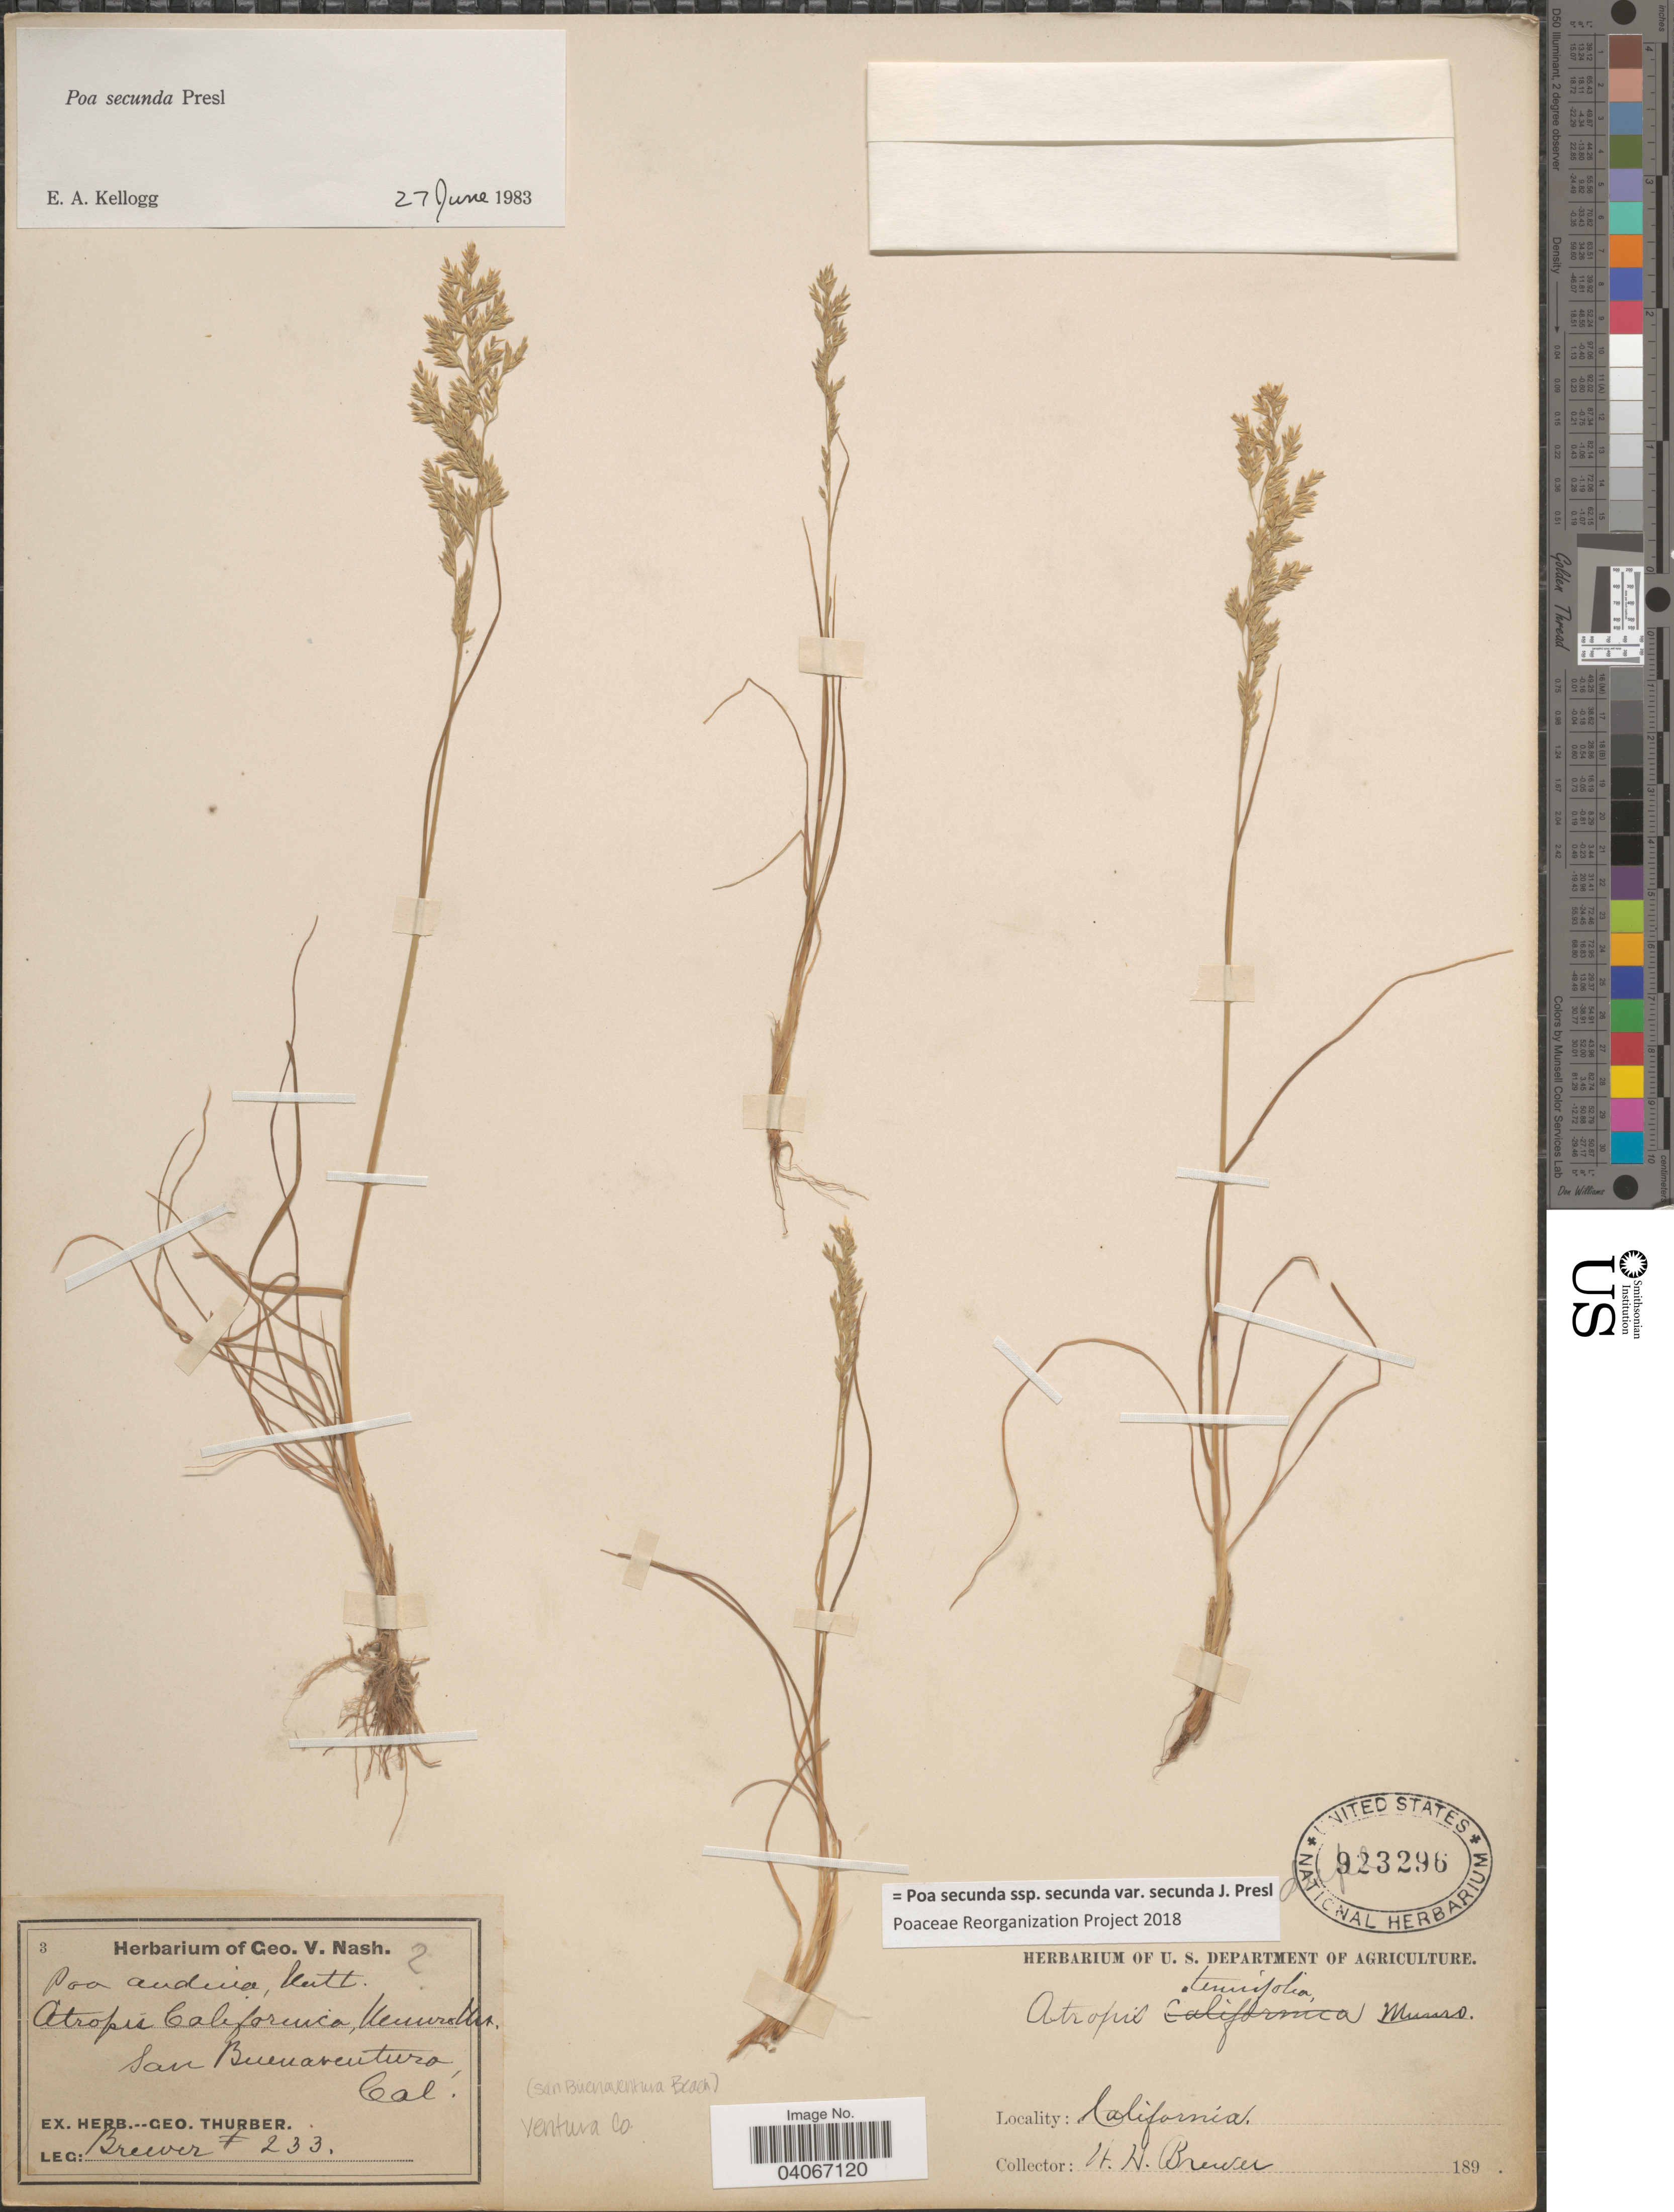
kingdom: Plantae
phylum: Tracheophyta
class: Liliopsida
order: Poales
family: Poaceae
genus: Poa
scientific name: Poa secunda subsp. secunda var. secunda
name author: J. Presl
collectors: W. H. Brewer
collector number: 233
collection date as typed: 189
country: United States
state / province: California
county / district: Ventura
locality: San Buenaventura. (San Buenaventura Beach). Ventura Co.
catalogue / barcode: US 923296